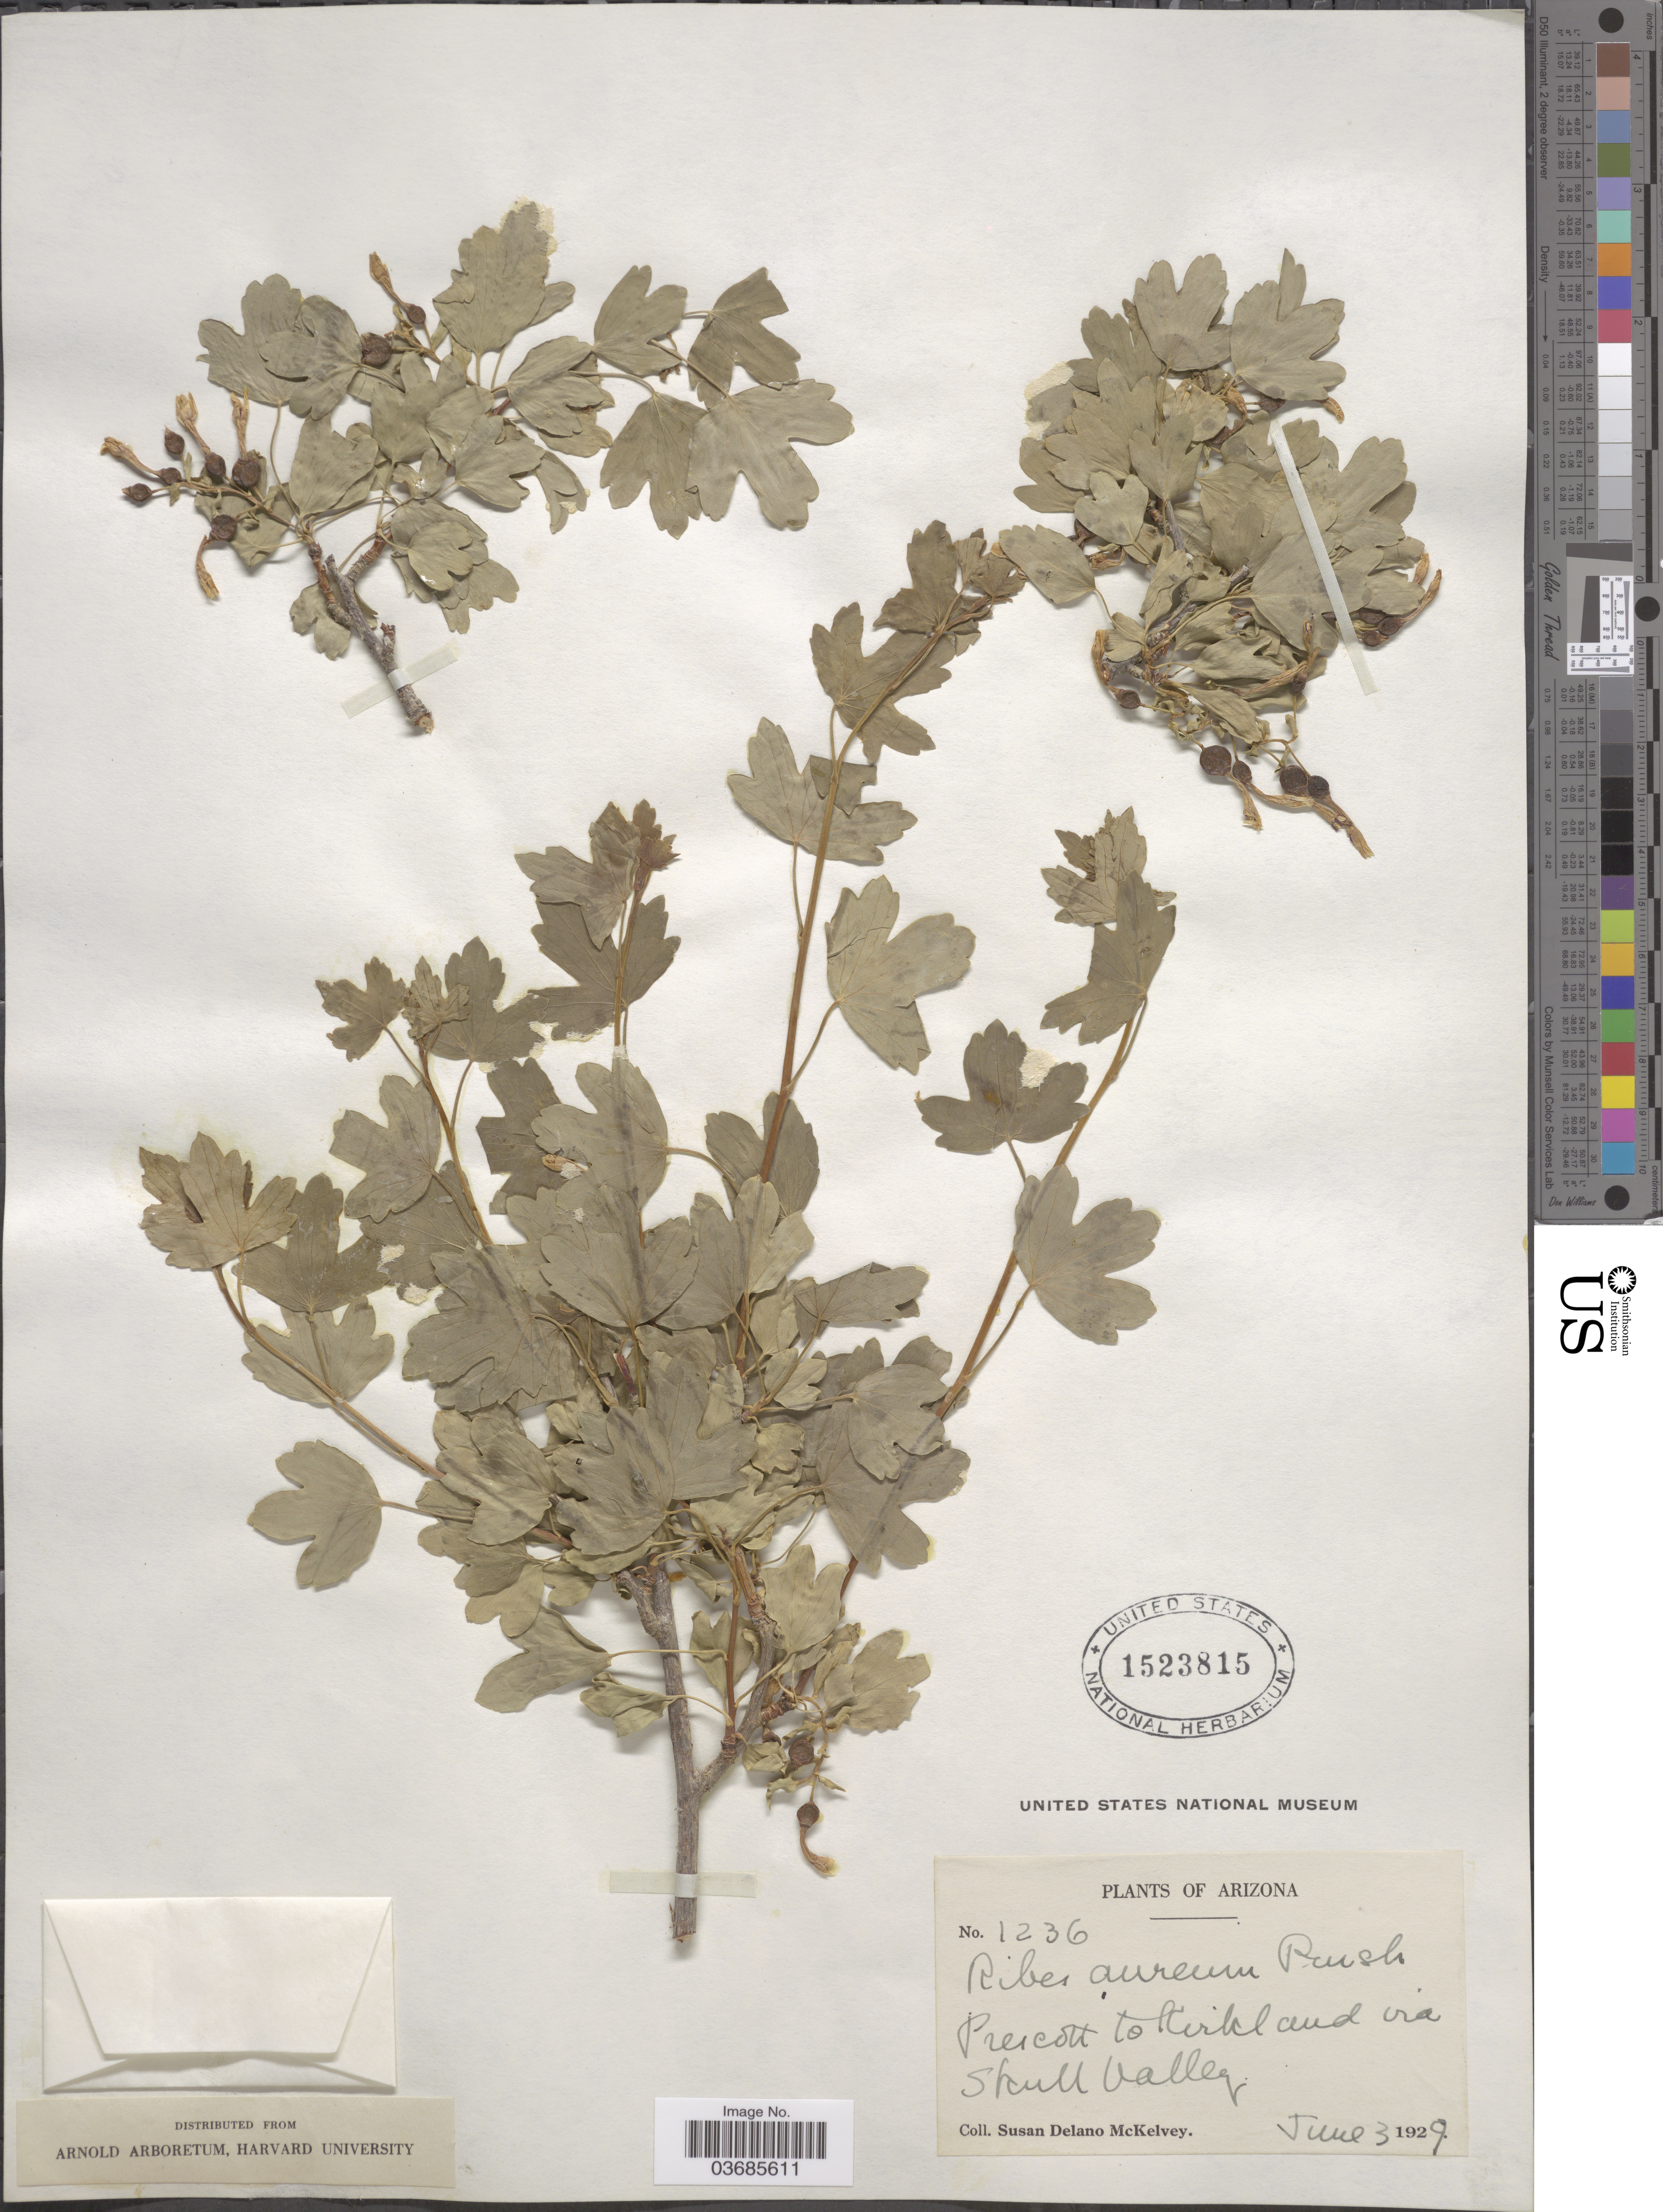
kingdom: Plantae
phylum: Tracheophyta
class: Magnoliopsida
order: Saxifragales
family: Grossulariaceae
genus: Ribes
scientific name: Ribes aureum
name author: Pursh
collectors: S. A. McKelvey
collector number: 1236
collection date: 1929-06-03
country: United States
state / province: Arizona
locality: Prescott to Kirkland via Skull Valley.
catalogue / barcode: US 1523815